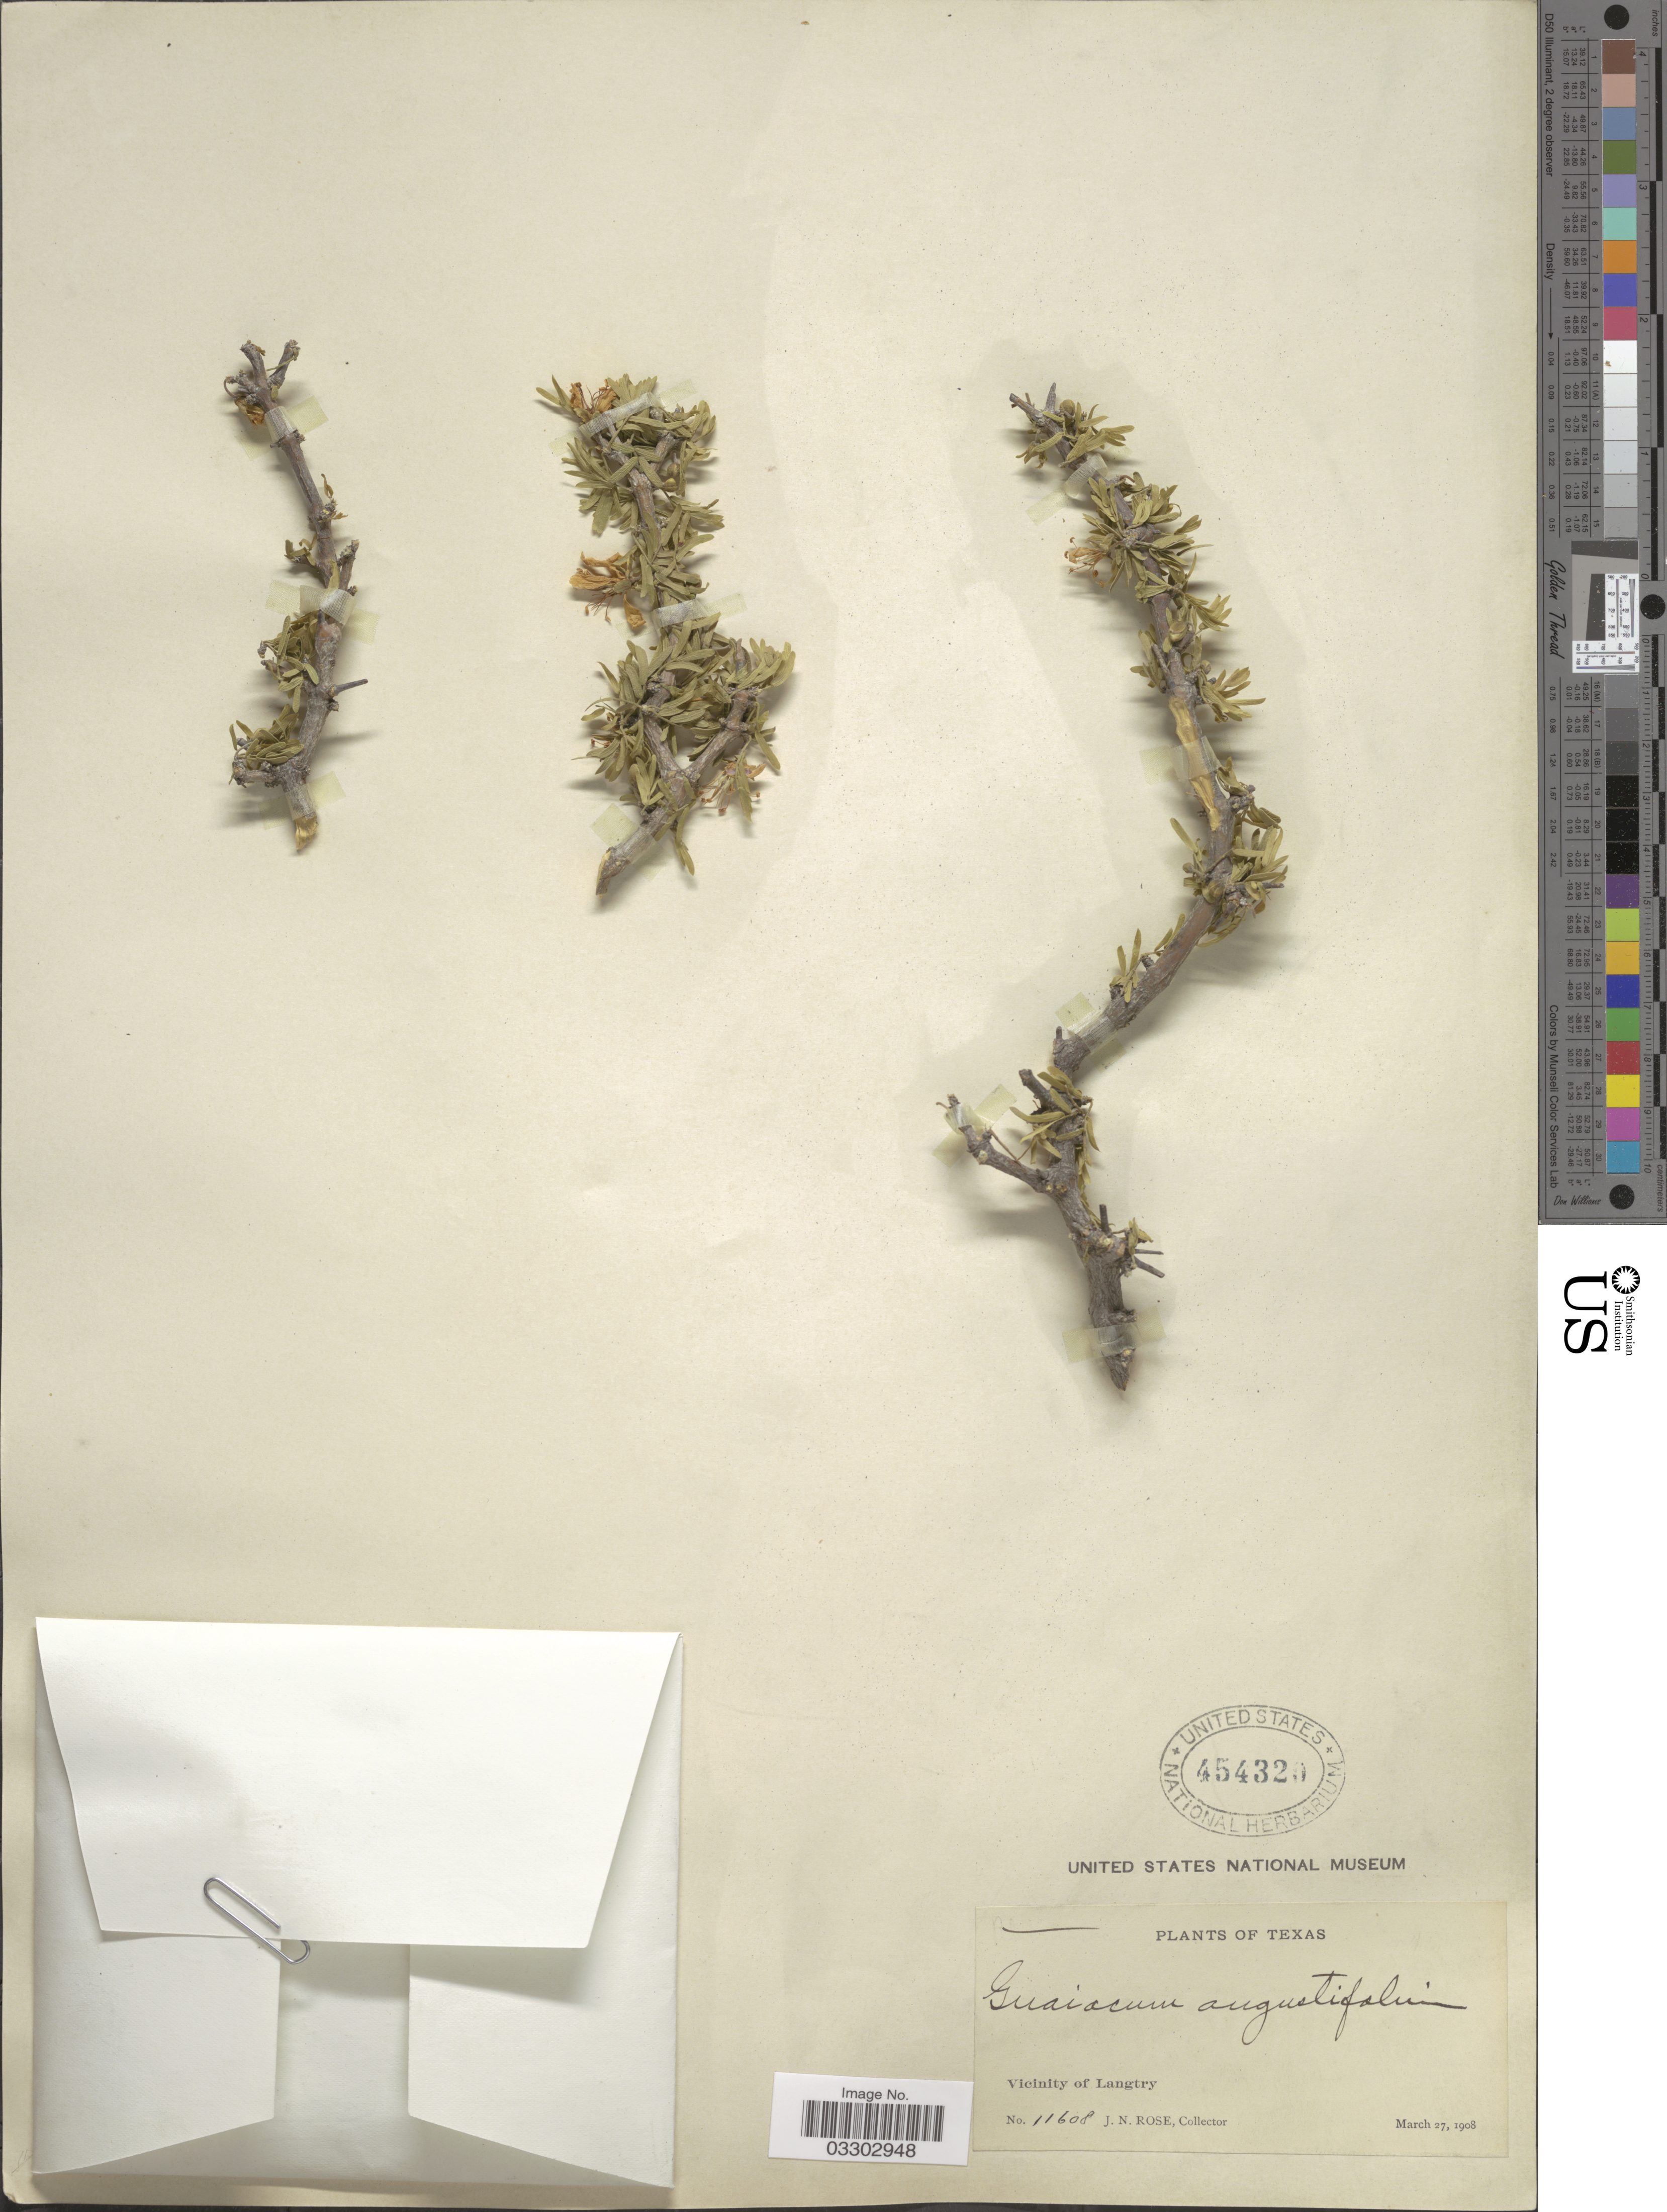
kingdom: Plantae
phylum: Tracheophyta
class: Magnoliopsida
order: Zygophyllales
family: Zygophyllaceae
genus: Guaiacum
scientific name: Guaiacum angustifolium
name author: Engelm.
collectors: J. N. Rose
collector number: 11608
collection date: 1908-03-27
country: United States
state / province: Texas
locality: Vicinity of Langtry.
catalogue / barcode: US 454320